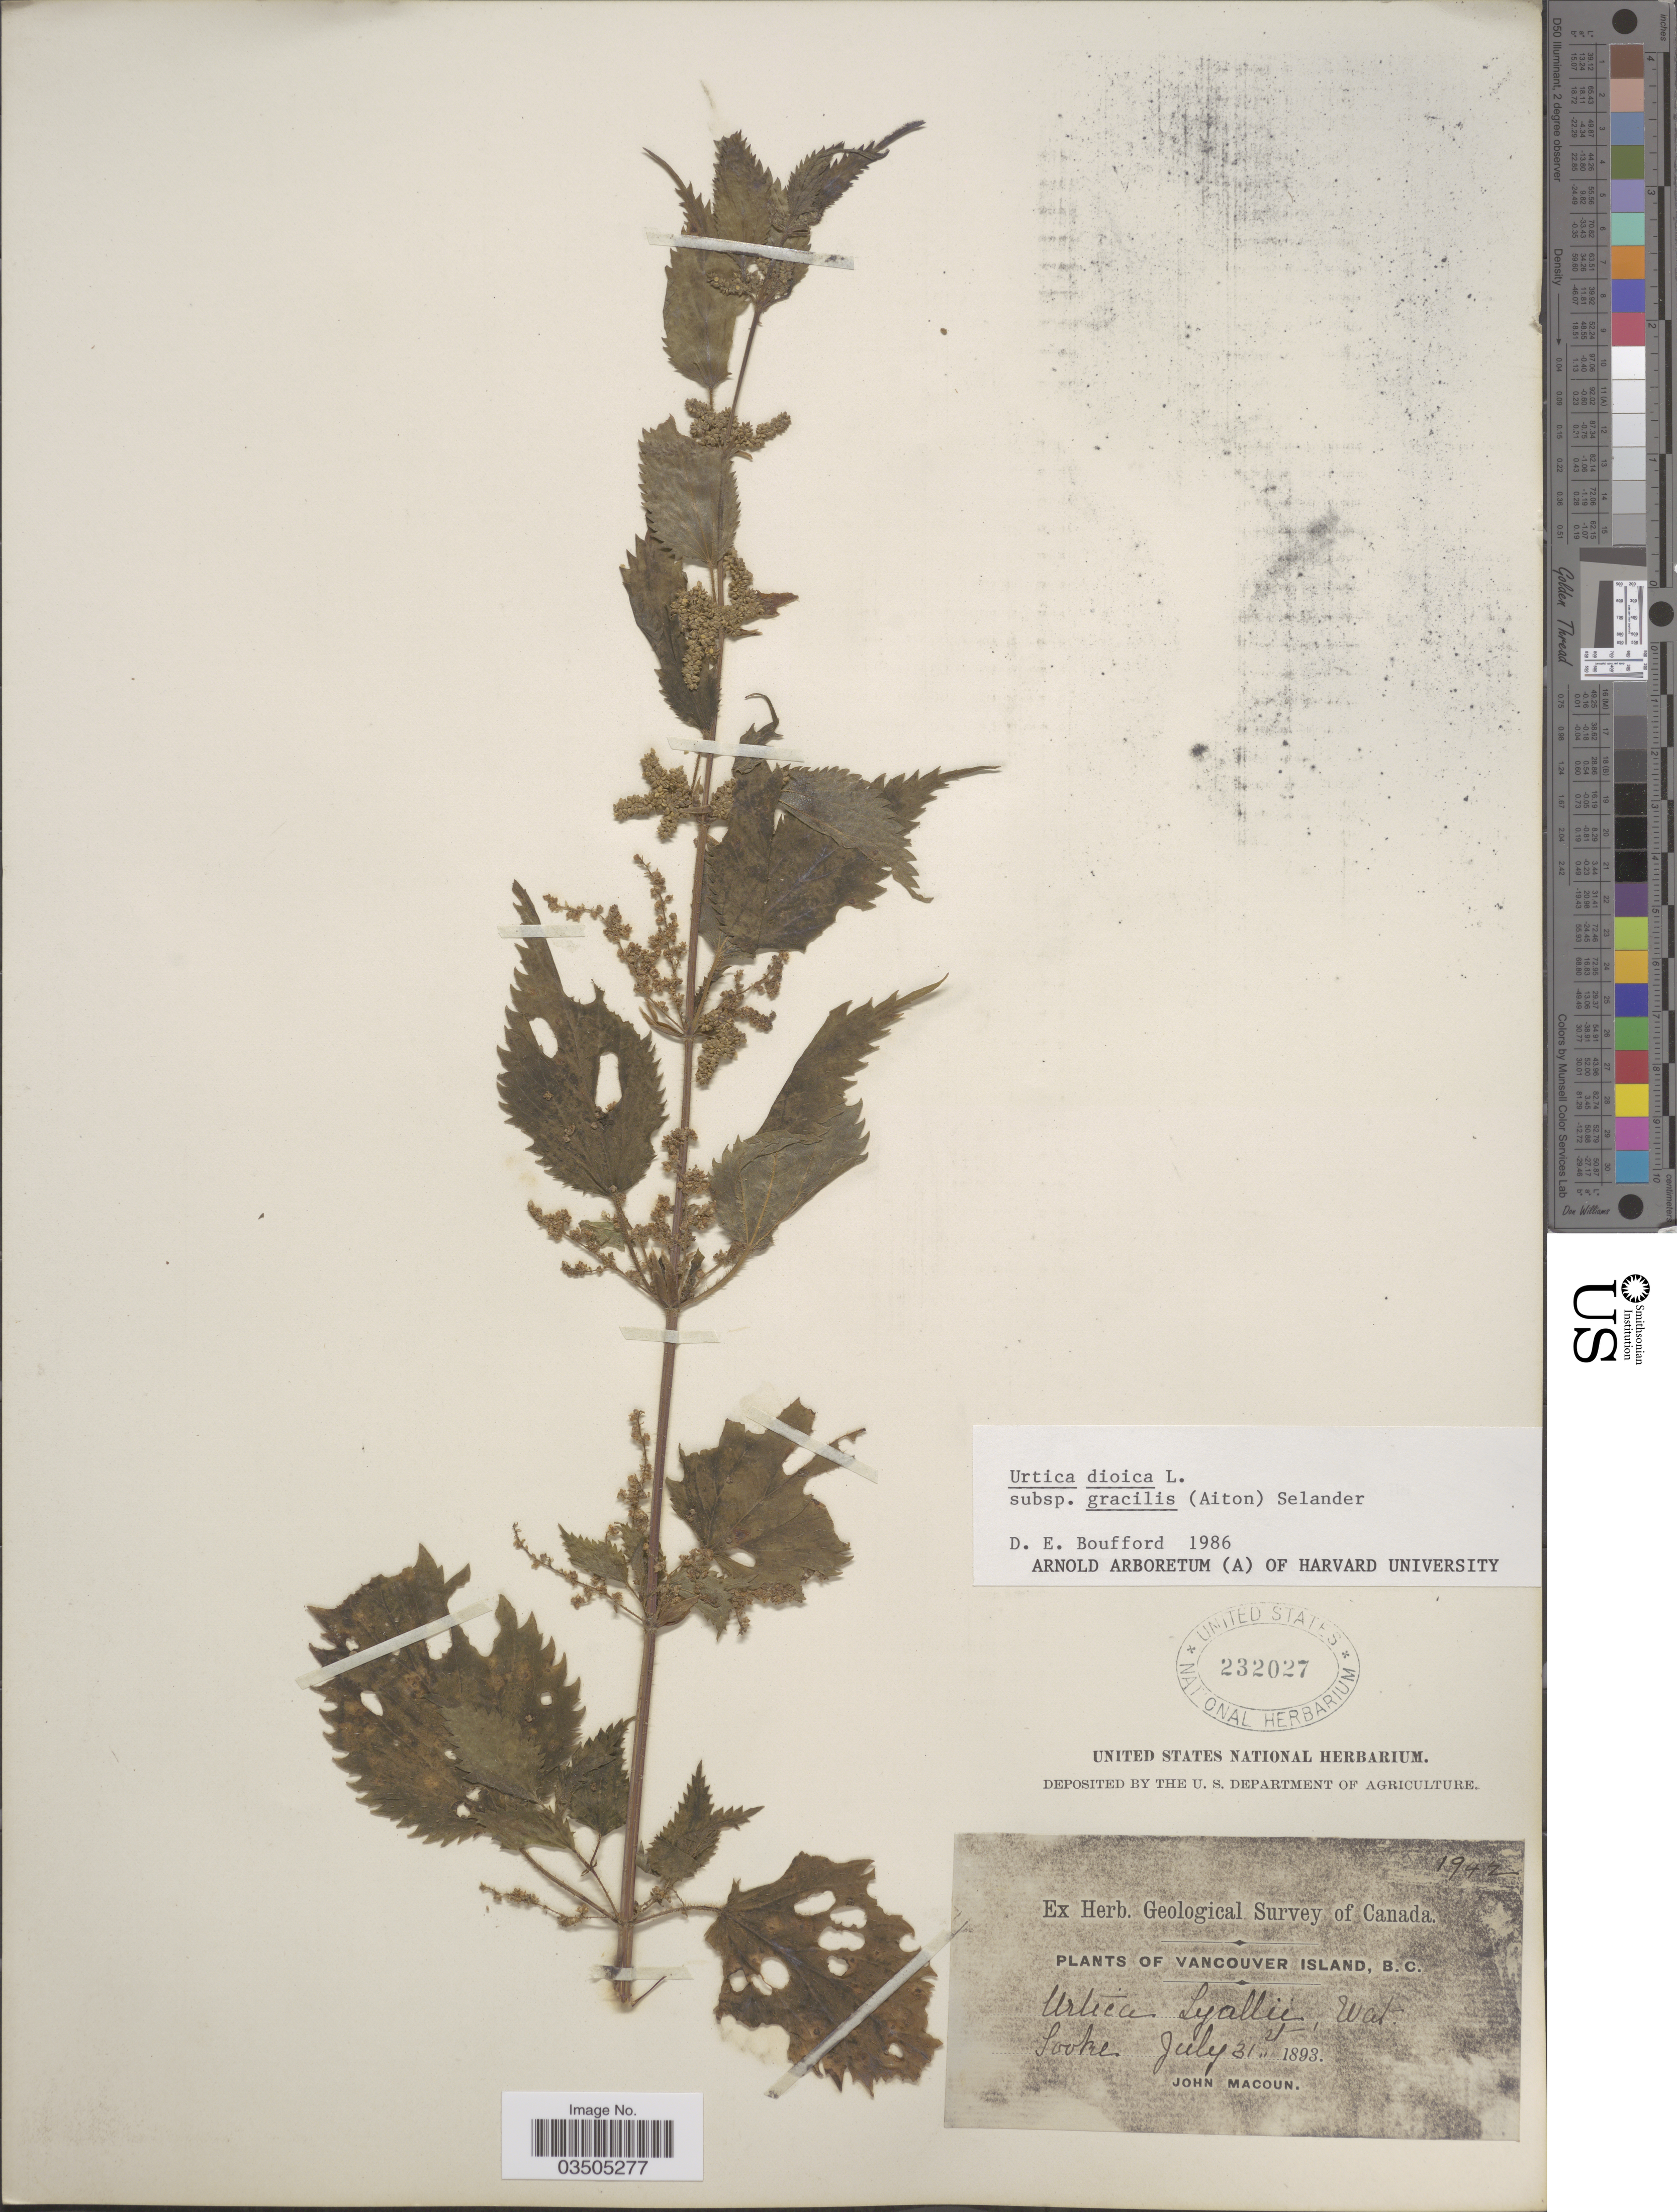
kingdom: Plantae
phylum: Tracheophyta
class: Magnoliopsida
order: Rosales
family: Urticaceae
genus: Urtica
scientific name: Urtica dioica subsp. gracilis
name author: L.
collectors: J. Macoun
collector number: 1942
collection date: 1893-07-31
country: Canada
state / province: British Columbia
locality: Vancouver Island. Sooke.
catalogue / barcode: US 232027